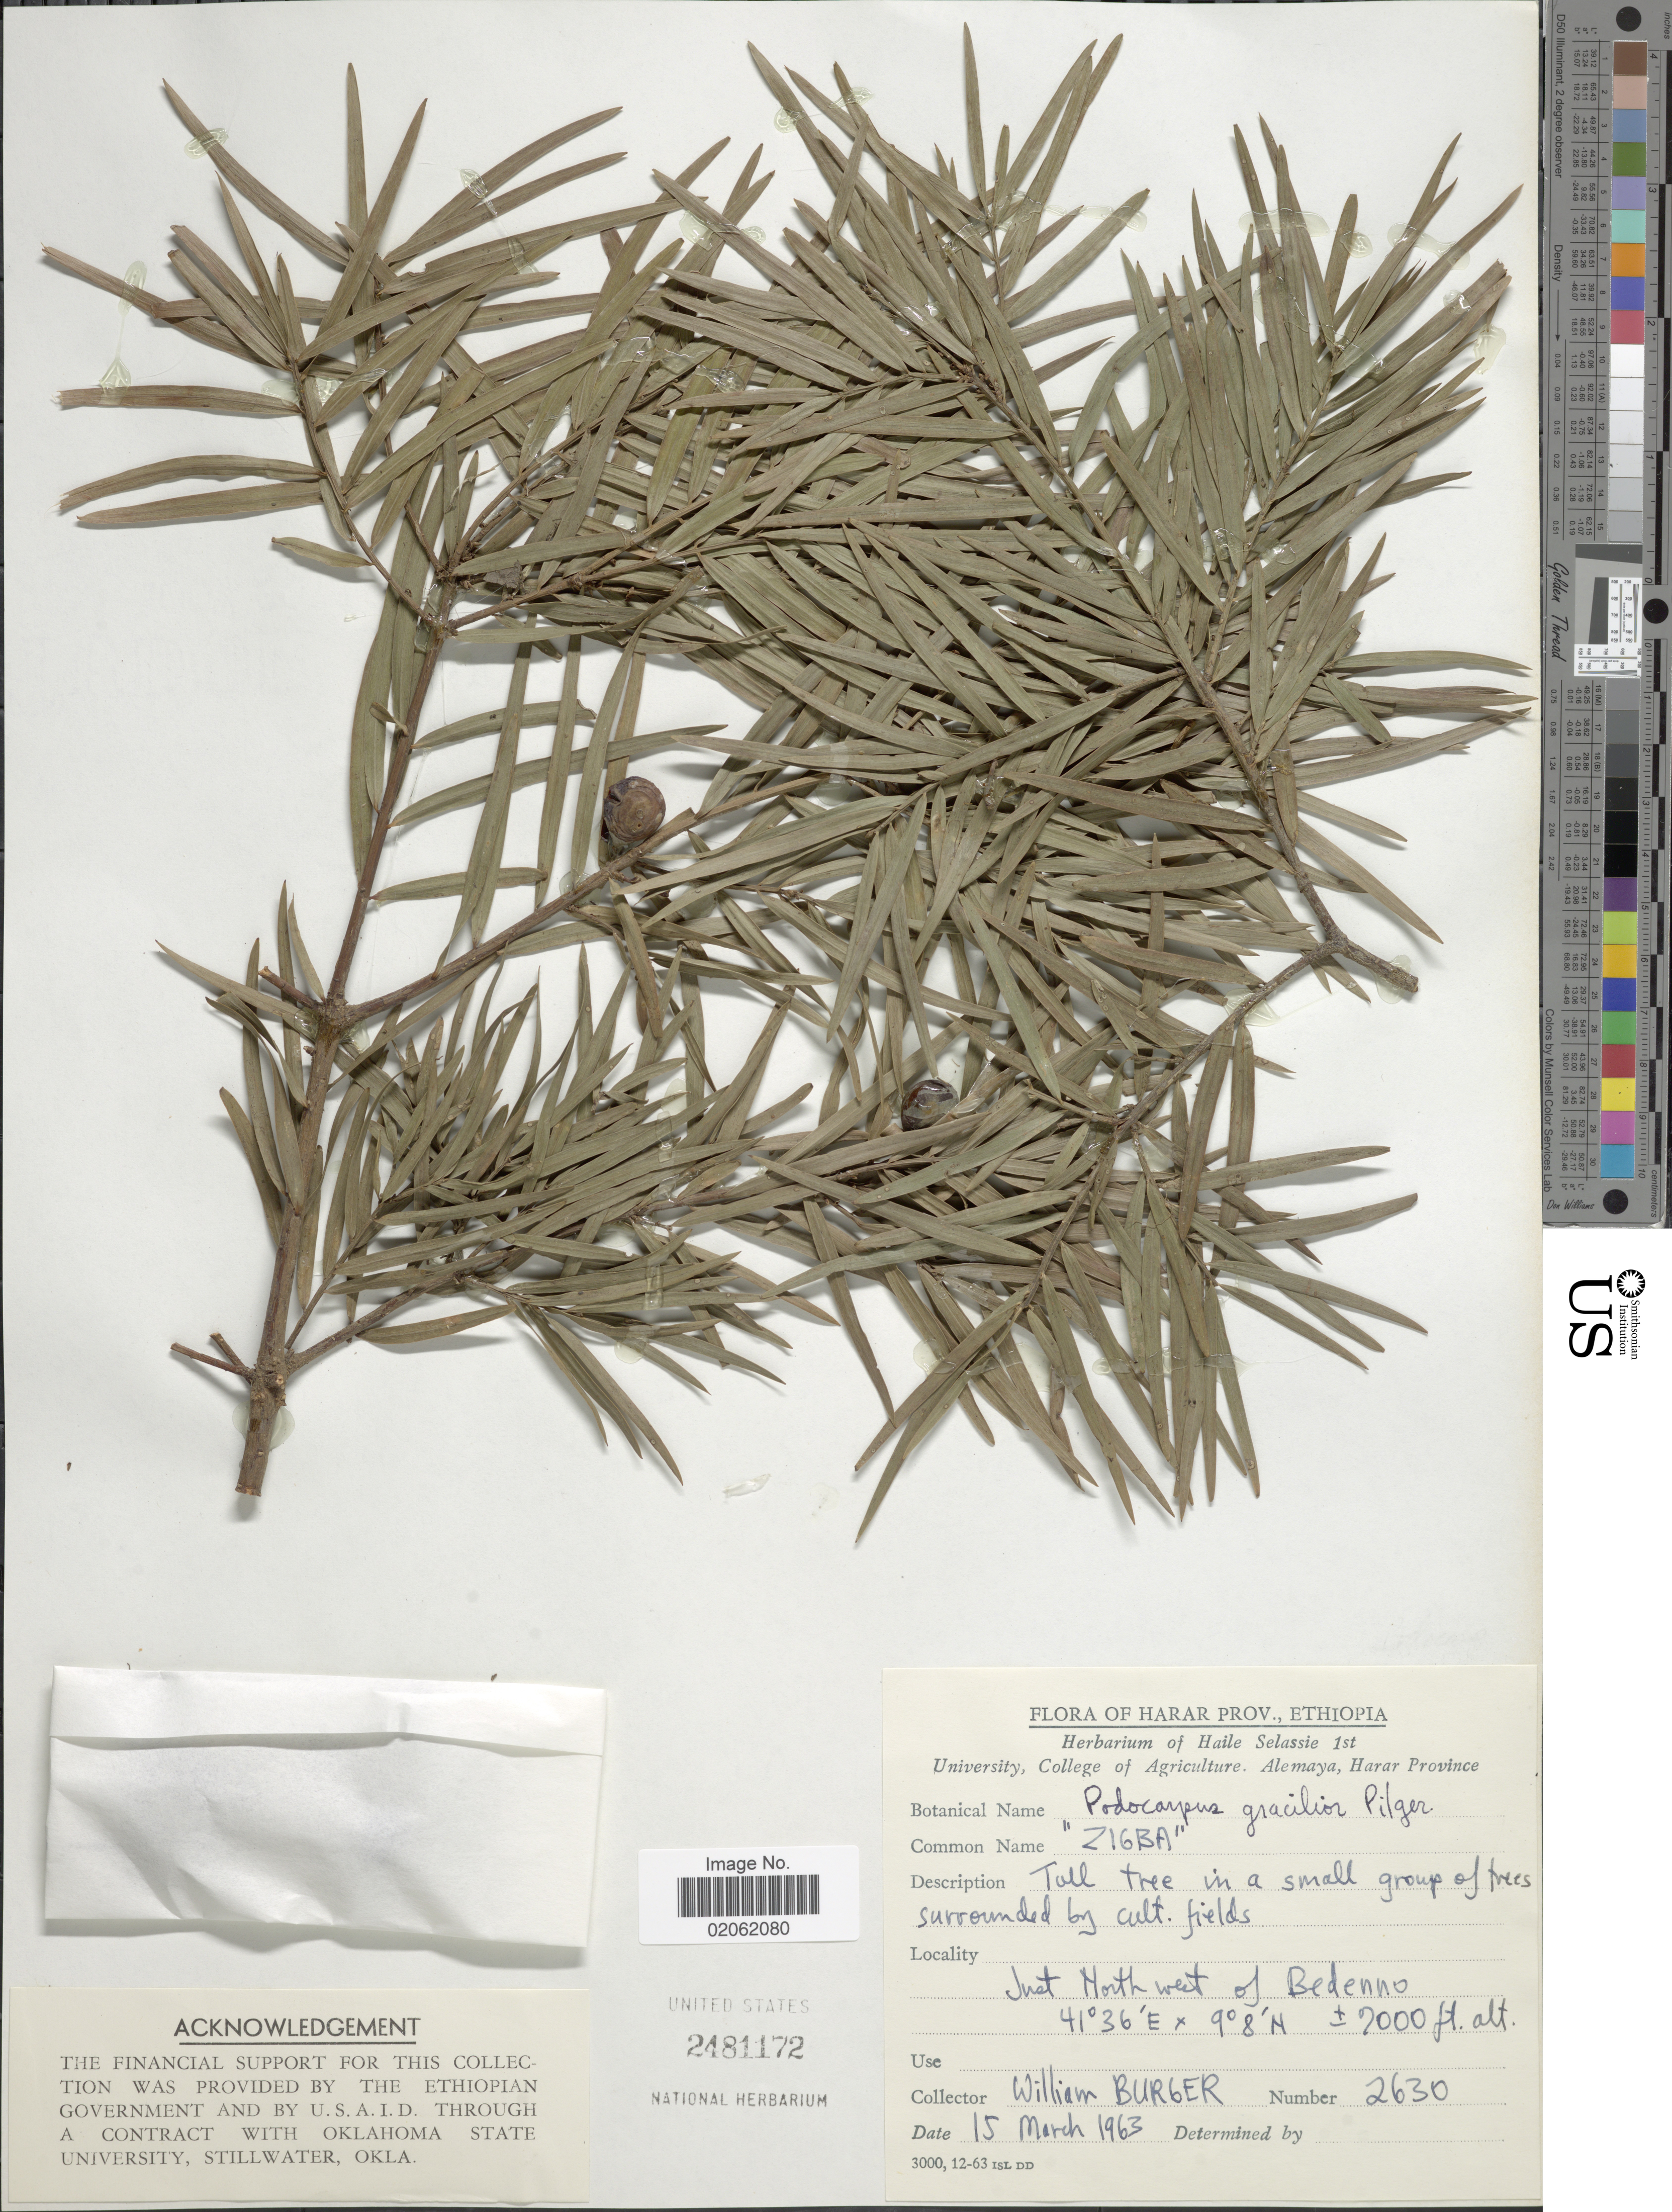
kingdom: Plantae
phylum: Tracheophyta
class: Pinopsida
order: Pinales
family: Podocarpaceae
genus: Podocarpus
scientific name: Podocarpus gracilior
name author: Pilg.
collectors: W. Burger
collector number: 2630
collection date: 1963-03-15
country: Ethiopia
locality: Harar Prov., Just North west of Bedenno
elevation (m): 2134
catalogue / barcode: US 2481172